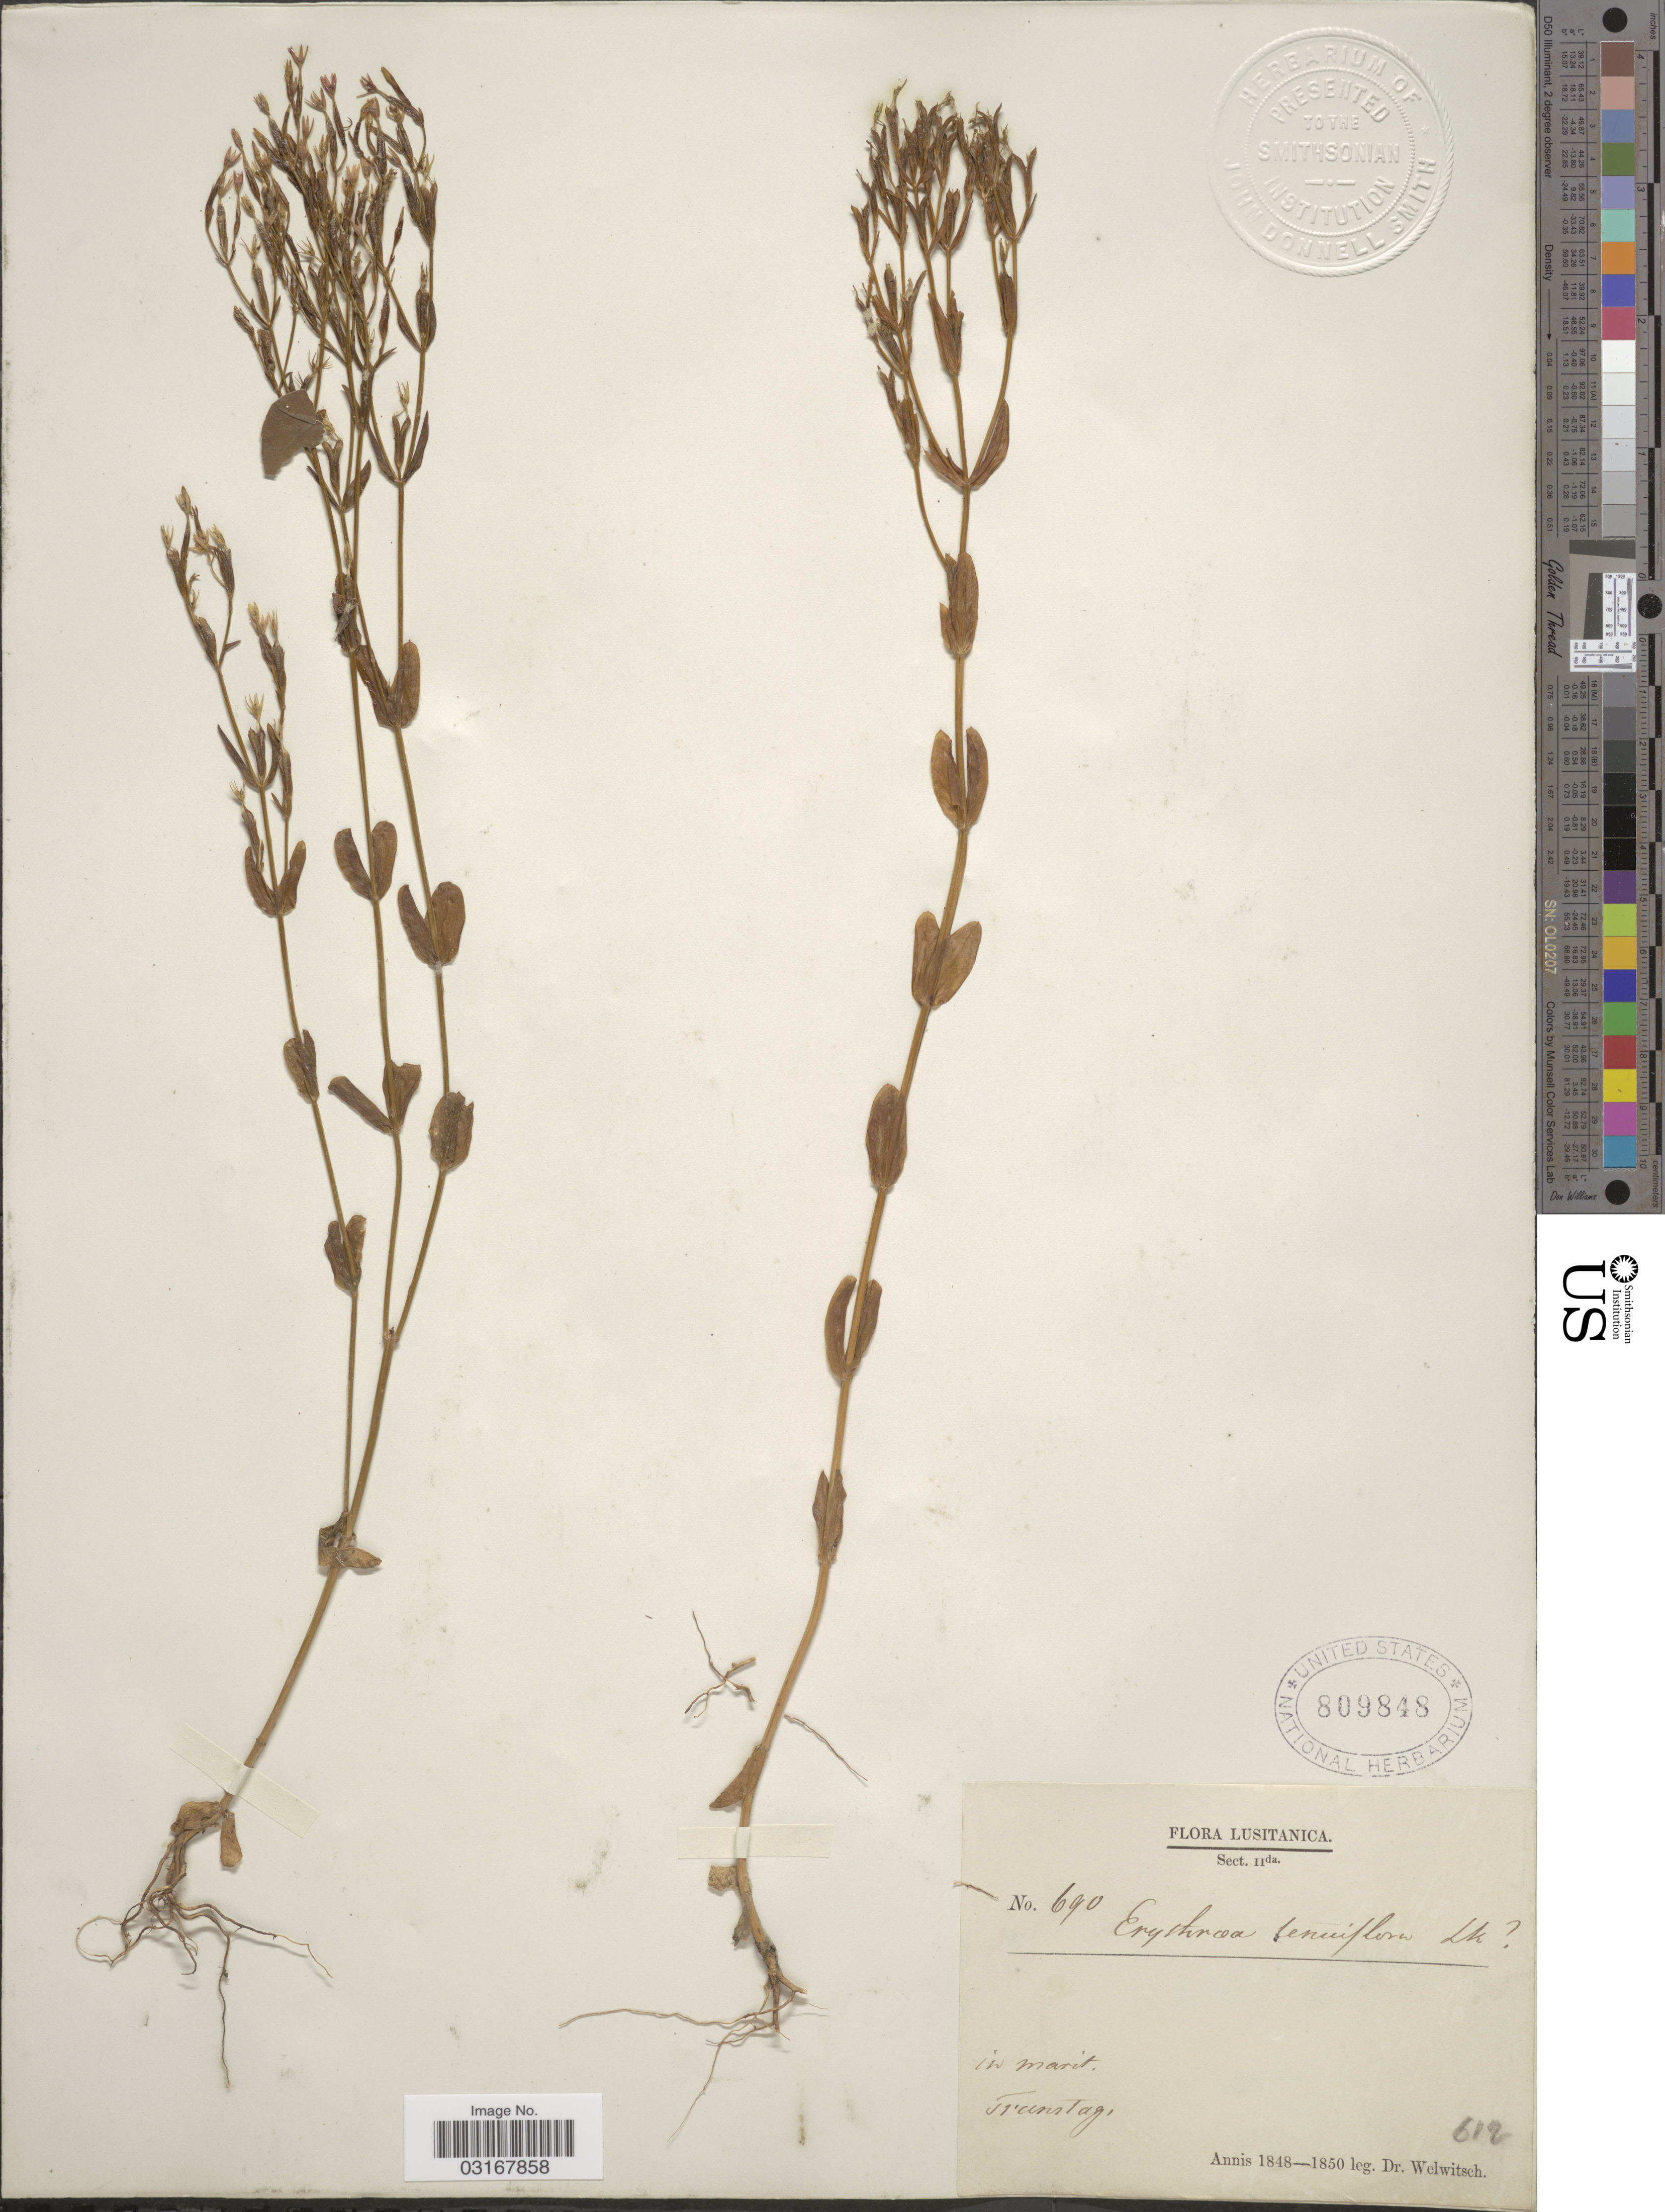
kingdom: Plantae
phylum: Tracheophyta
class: Magnoliopsida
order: Gentianales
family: Gentianaceae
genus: Centaurium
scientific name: Centaurium tenuiflorum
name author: (Hoffmanns. & Link) Fritsch ex Janch.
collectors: -. Welwitsch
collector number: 690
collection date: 1848/1850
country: Portugal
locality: Lusitanica. In marit. Transtag.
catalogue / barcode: US 809848